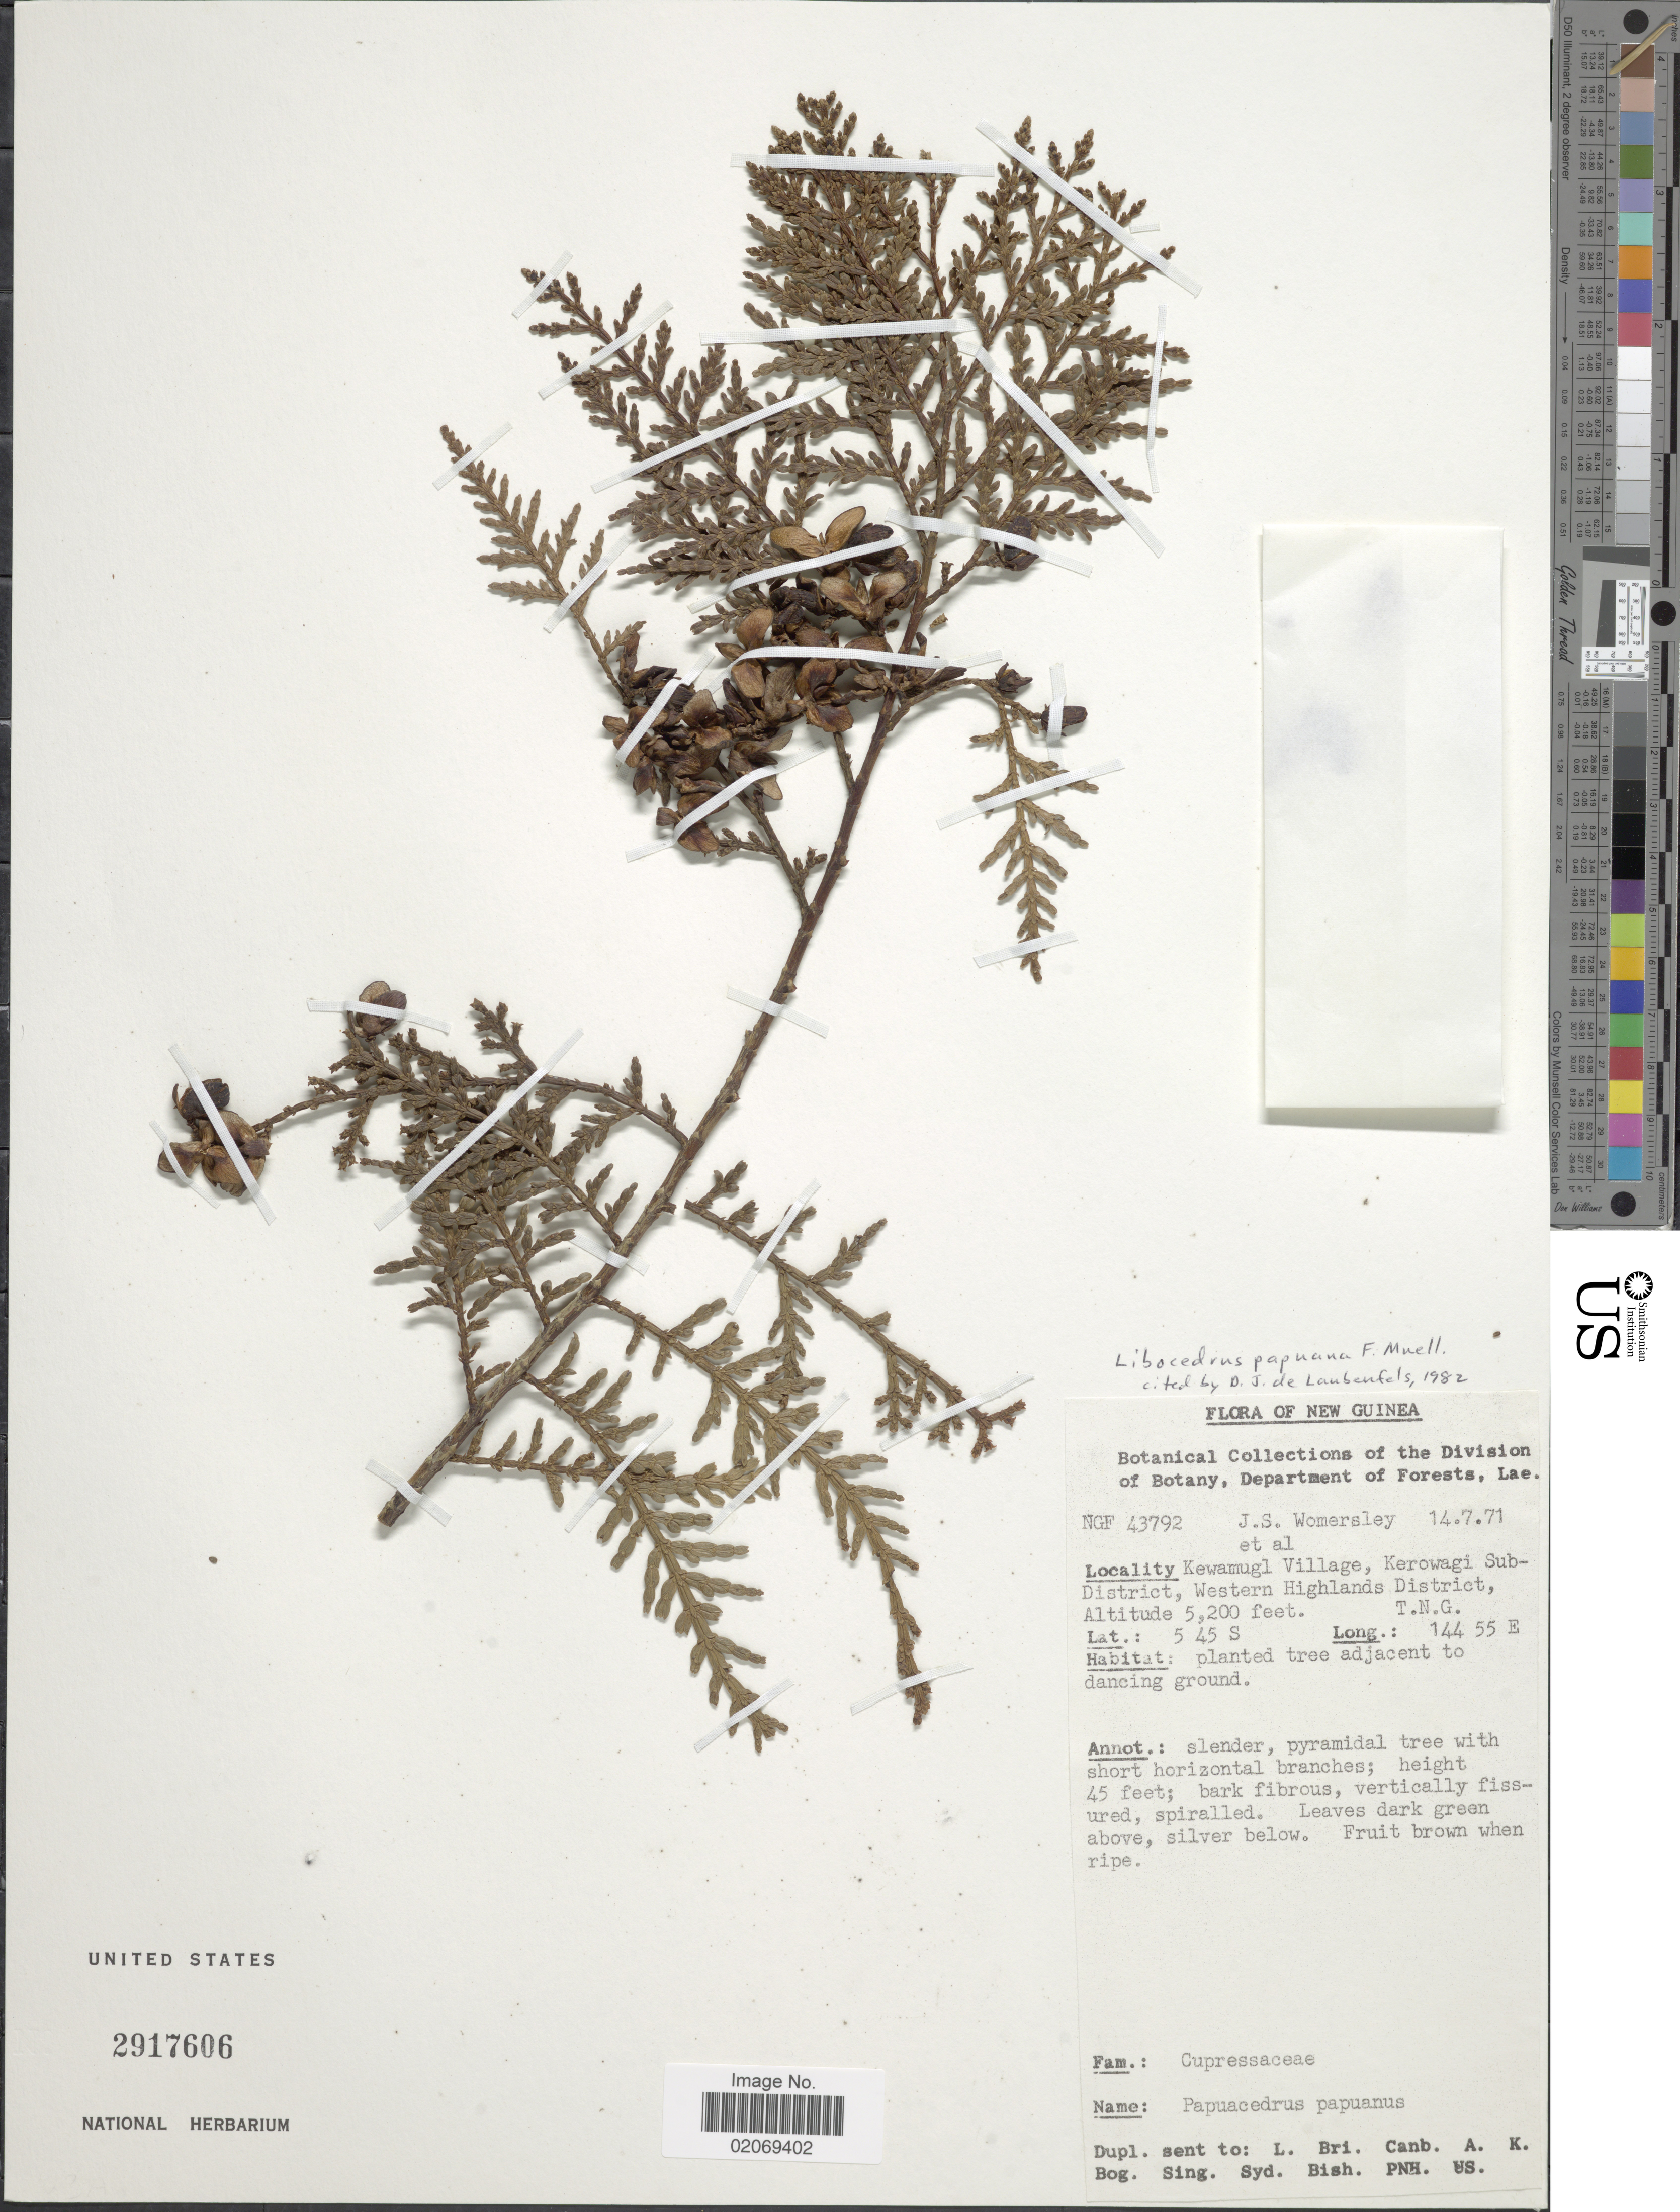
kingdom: Plantae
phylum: Tracheophyta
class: Pinopsida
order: Pinales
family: Cupressaceae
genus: Libocedrus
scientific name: Libocedrus papuana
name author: F. Muell.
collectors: J. S. Womersley & et al.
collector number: NGF 43792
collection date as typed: Transcribed d/m/y: 14/7/71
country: Papua New Guinea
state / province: Western Highlands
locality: New Guinea, Kewamugl Village, Kerowagi Subdistrict, Western Highlands District, T.N.G.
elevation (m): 1585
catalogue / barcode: US 2917606